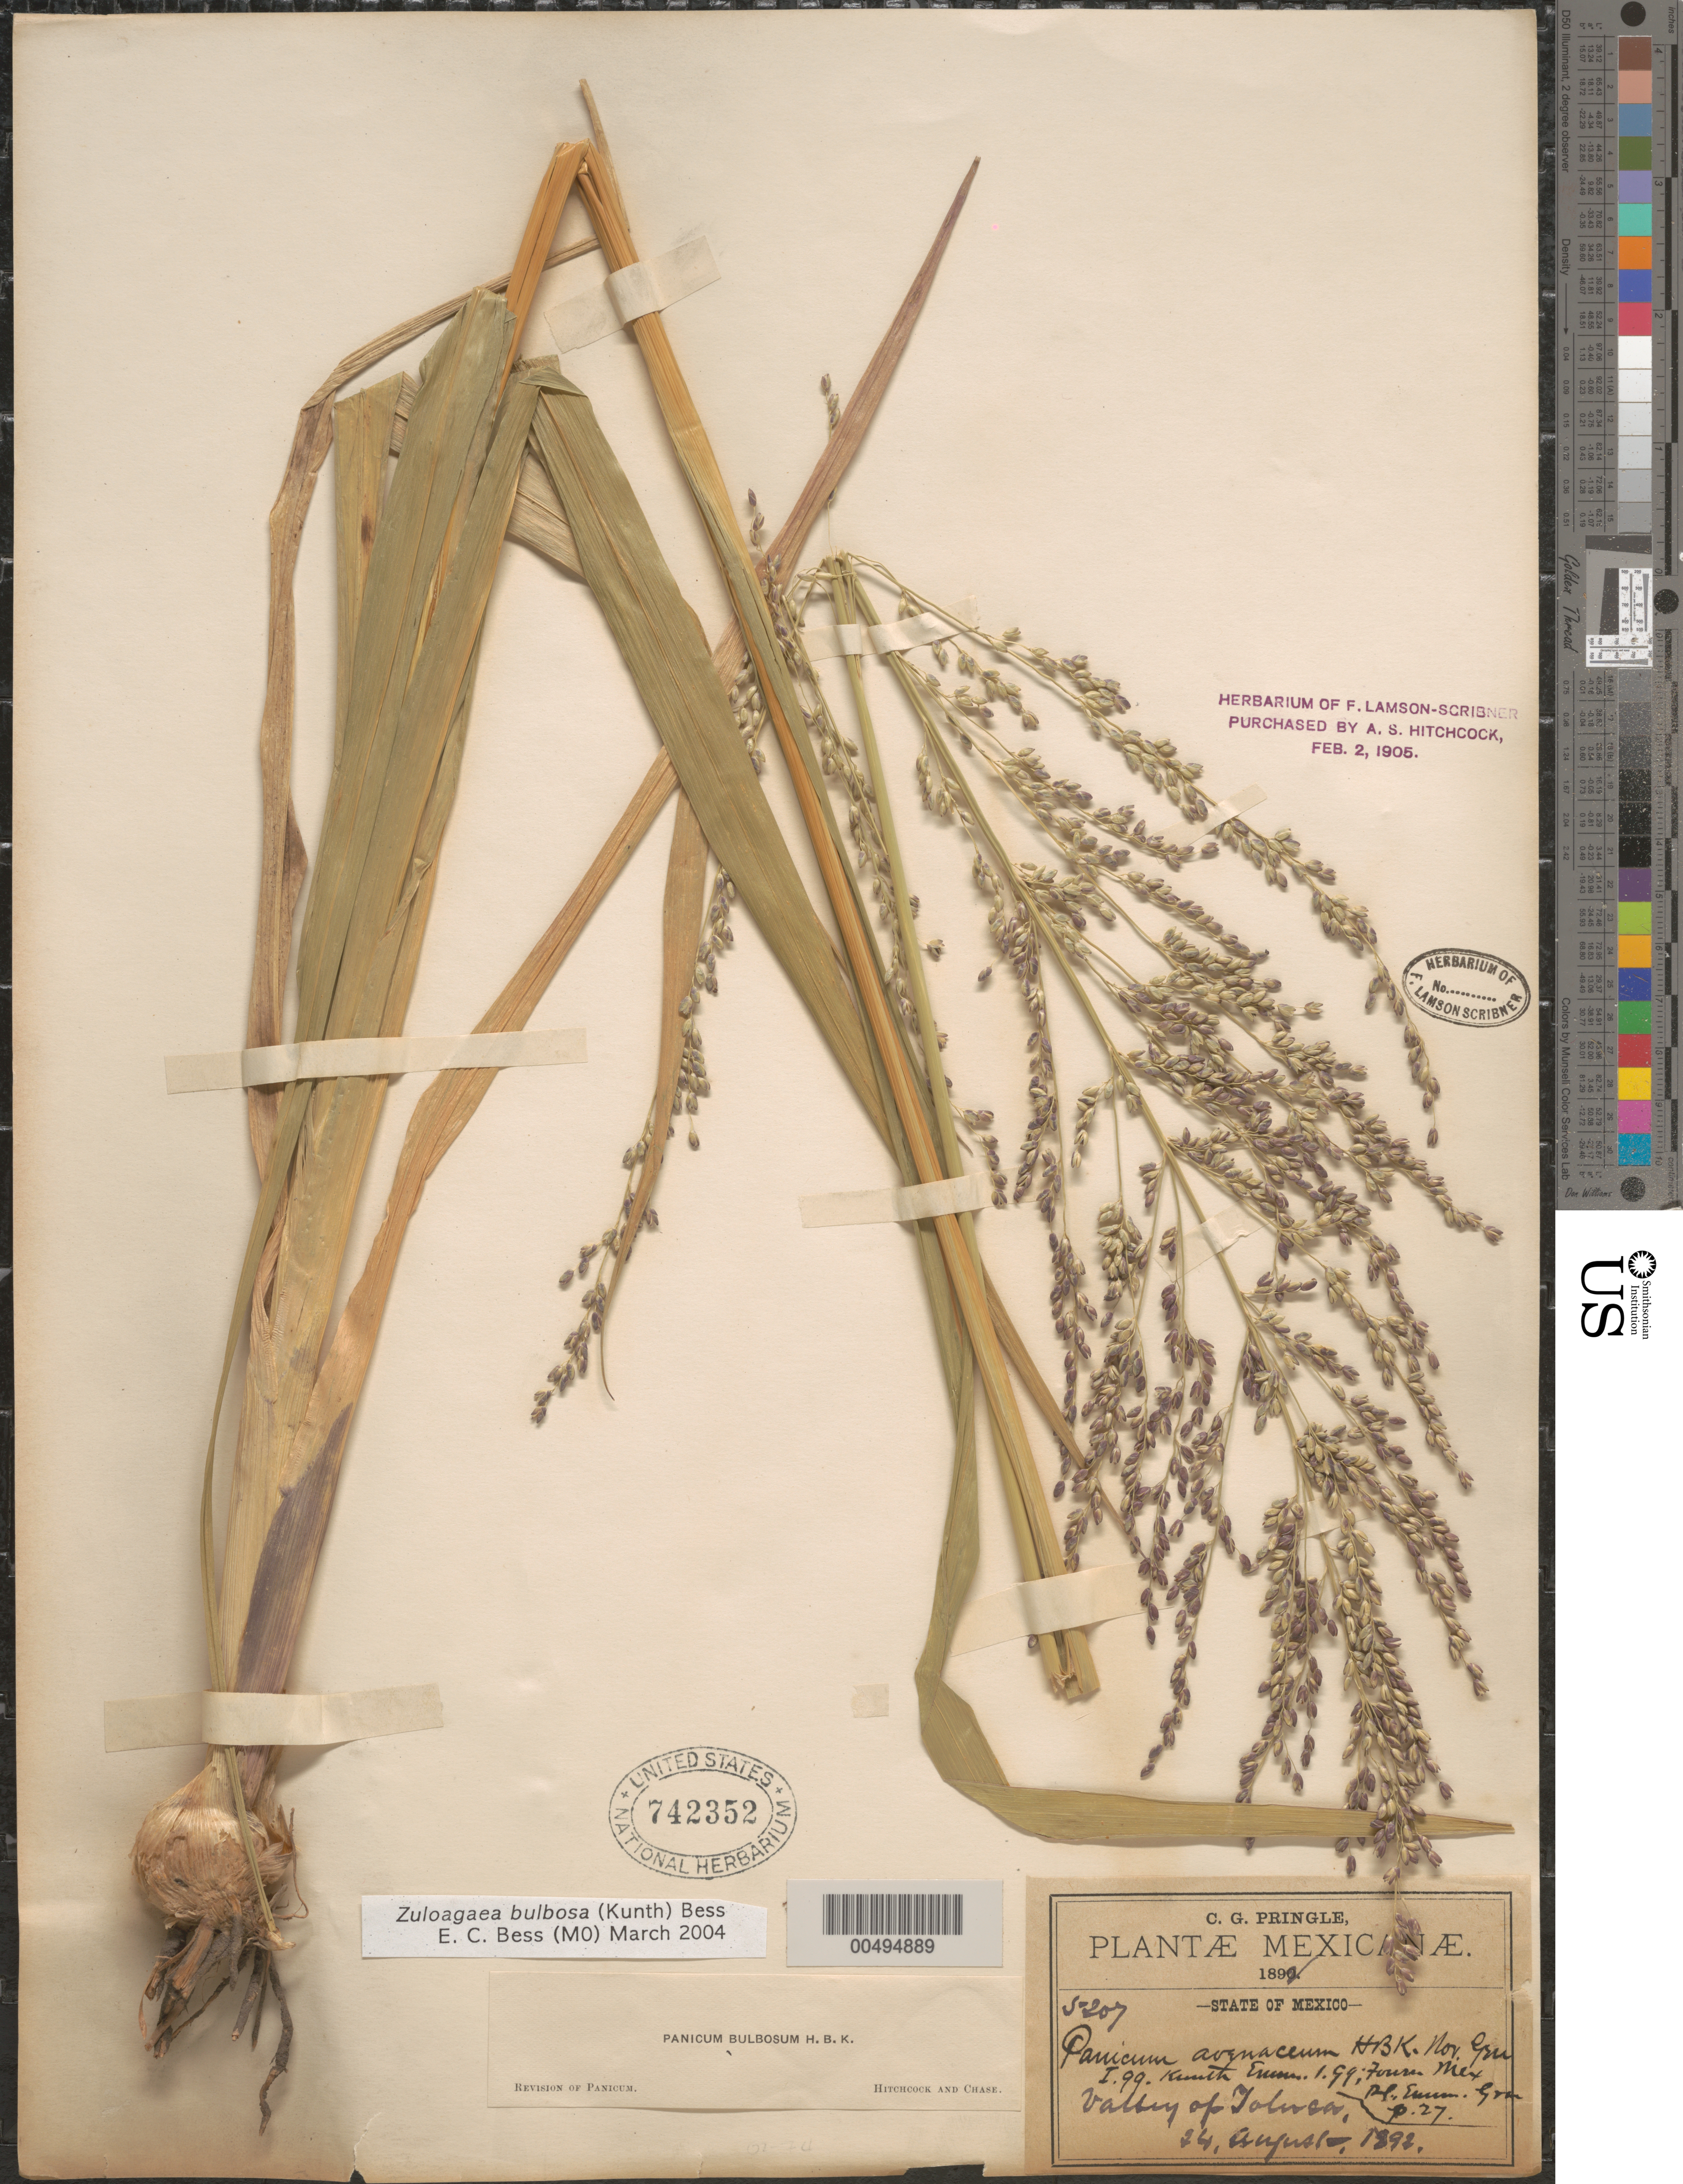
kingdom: Plantae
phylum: Tracheophyta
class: Liliopsida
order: Poales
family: Poaceae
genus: Panicum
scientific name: Panicum bulbosum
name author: Kunth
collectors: C. G. Pringle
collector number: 5207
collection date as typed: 24 Aug 1892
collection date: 1892-08-24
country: Mexico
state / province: México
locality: Valley of Toluca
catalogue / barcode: US 742352